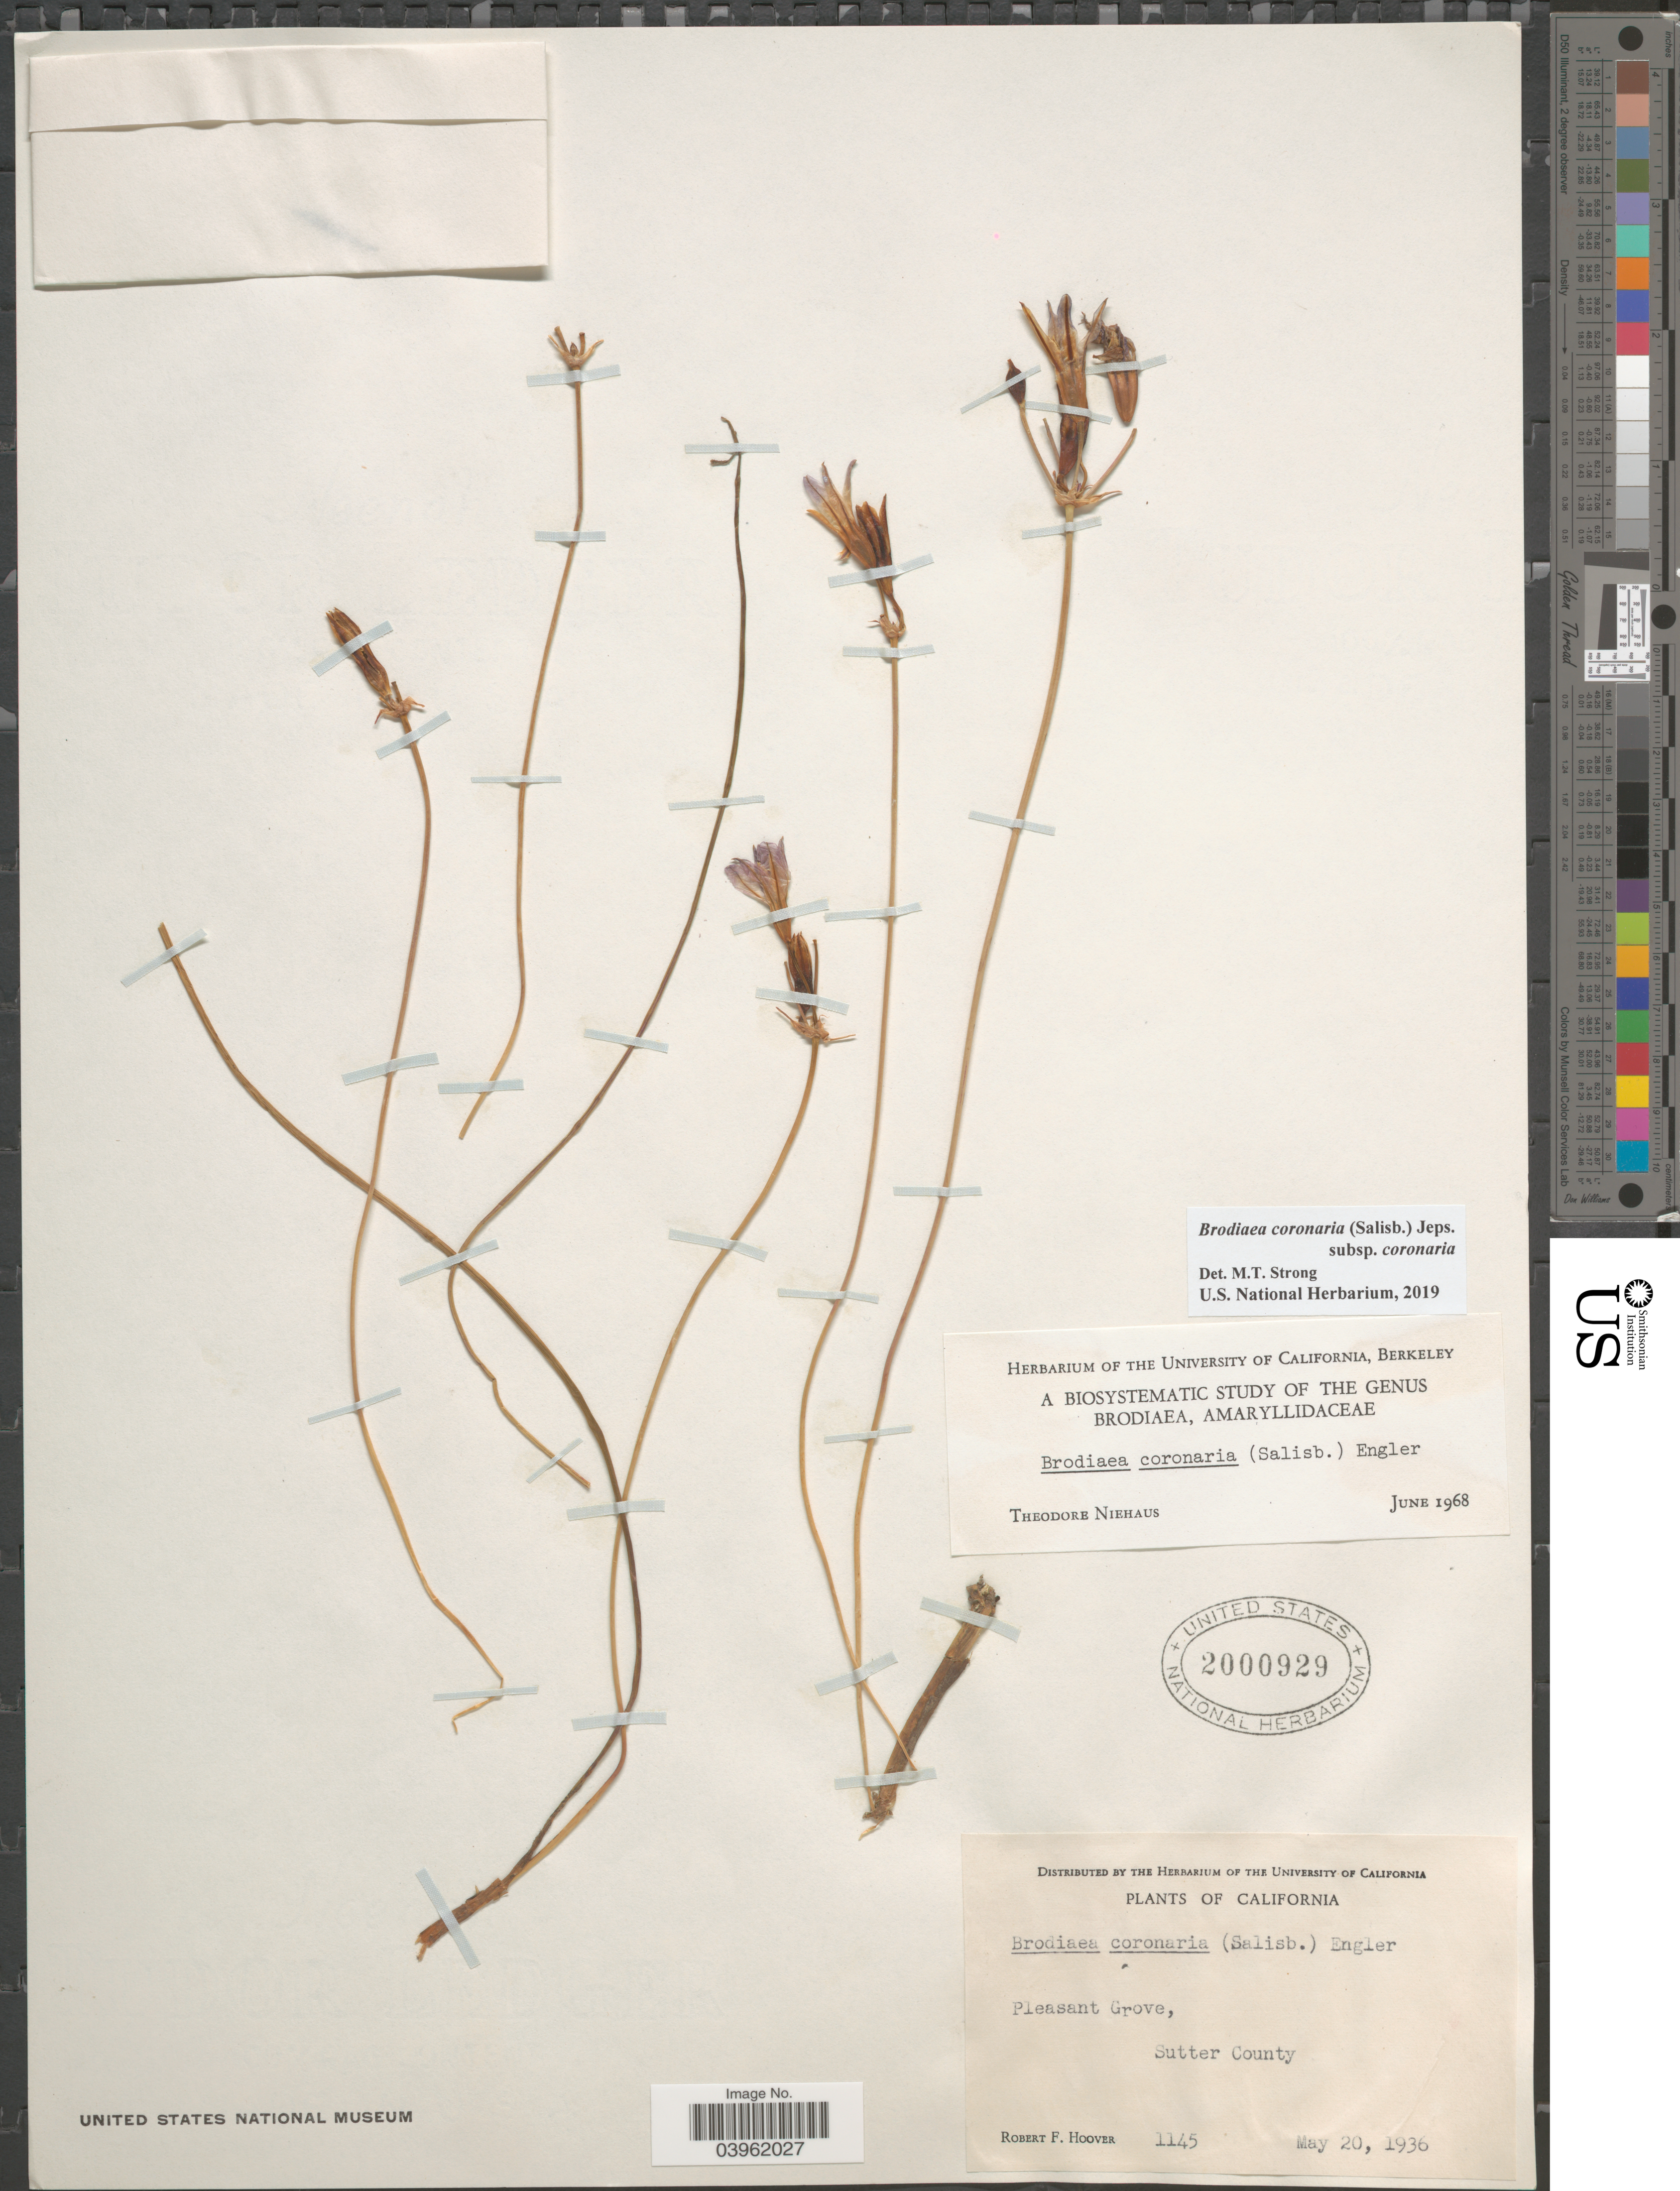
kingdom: Plantae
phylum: Tracheophyta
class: Liliopsida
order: Asparagales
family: Asparagaceae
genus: Brodiaea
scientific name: Brodiaea coronaria subsp. coronaria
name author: (Salisb.) Engl.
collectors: R. F. Hoover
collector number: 1145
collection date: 1936-05-20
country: United States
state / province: California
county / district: Sutter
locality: Pleasant Grove, Sutter County.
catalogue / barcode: US 2000929